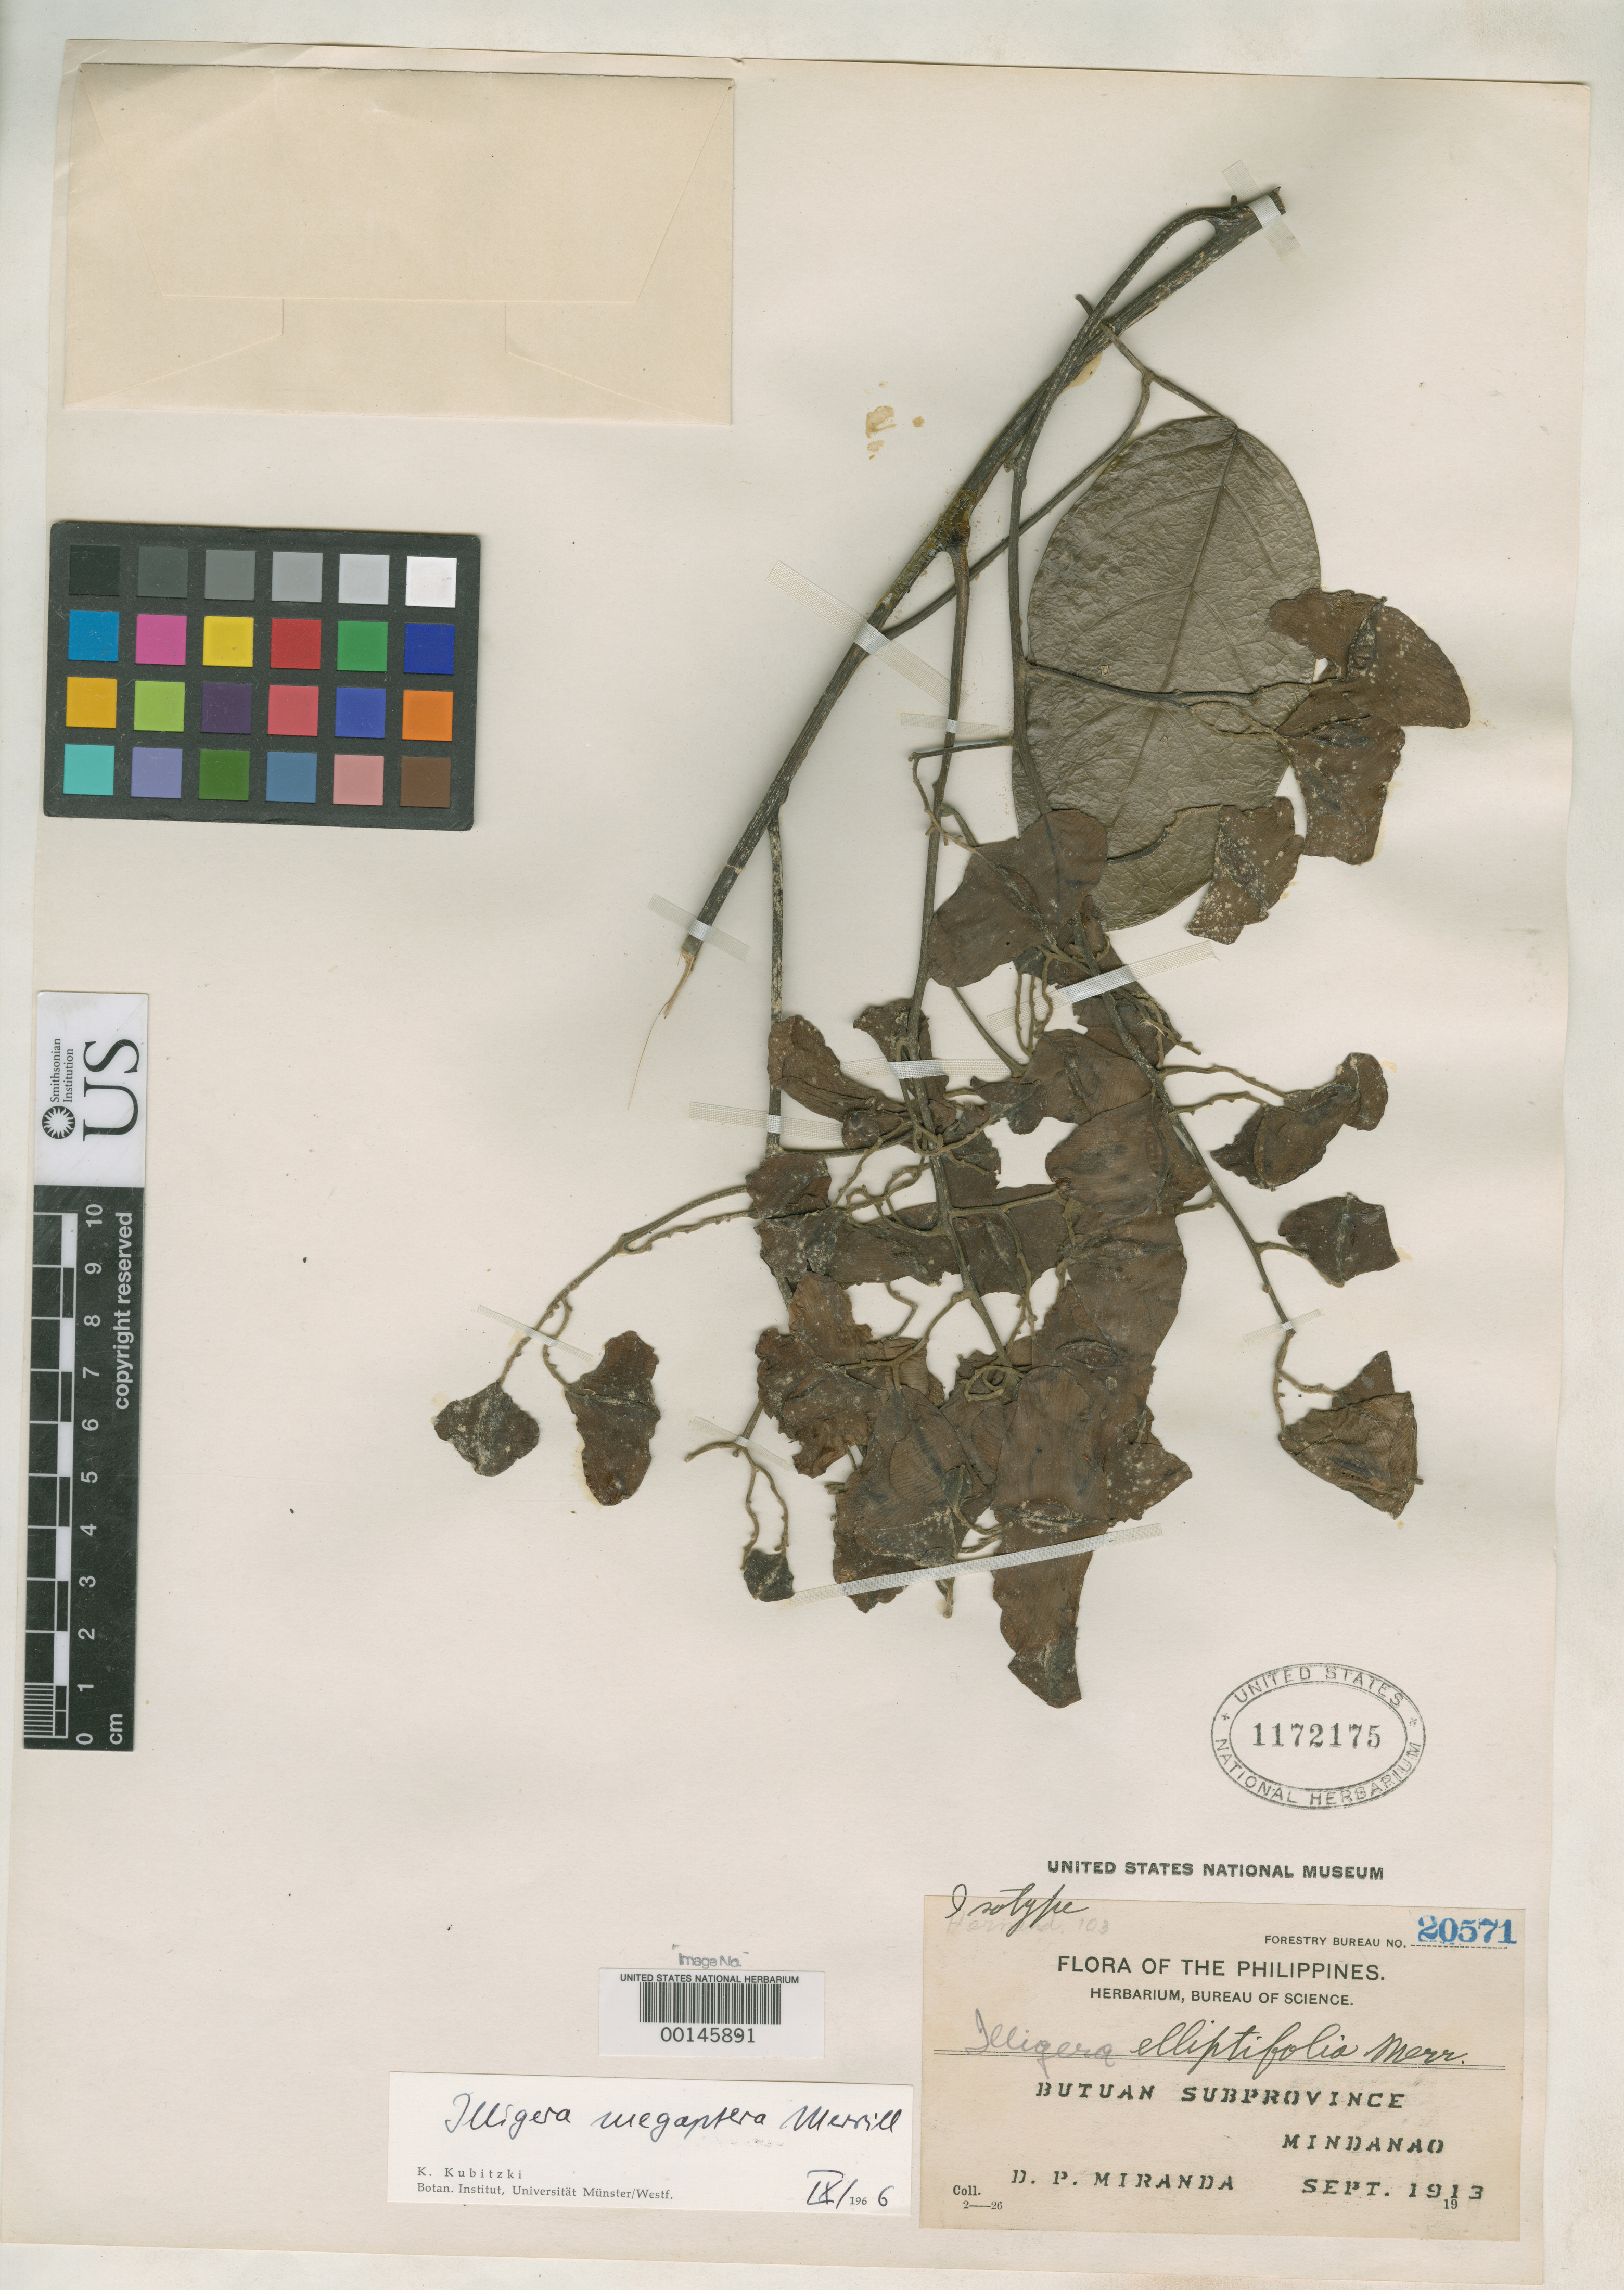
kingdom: Plantae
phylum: Tracheophyta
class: Magnoliopsida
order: Laurales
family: Hernandiaceae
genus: Illigera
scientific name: Illigera elliptifolia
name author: Merr.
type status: Isotype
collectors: D. P. Miranda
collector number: Bur. Sci. 20571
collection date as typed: Sep 1913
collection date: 1913-09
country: Philippines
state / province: Caraga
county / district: Agusan del Norte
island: Mindanao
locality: SE of Nasipit.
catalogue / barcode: US 1172175